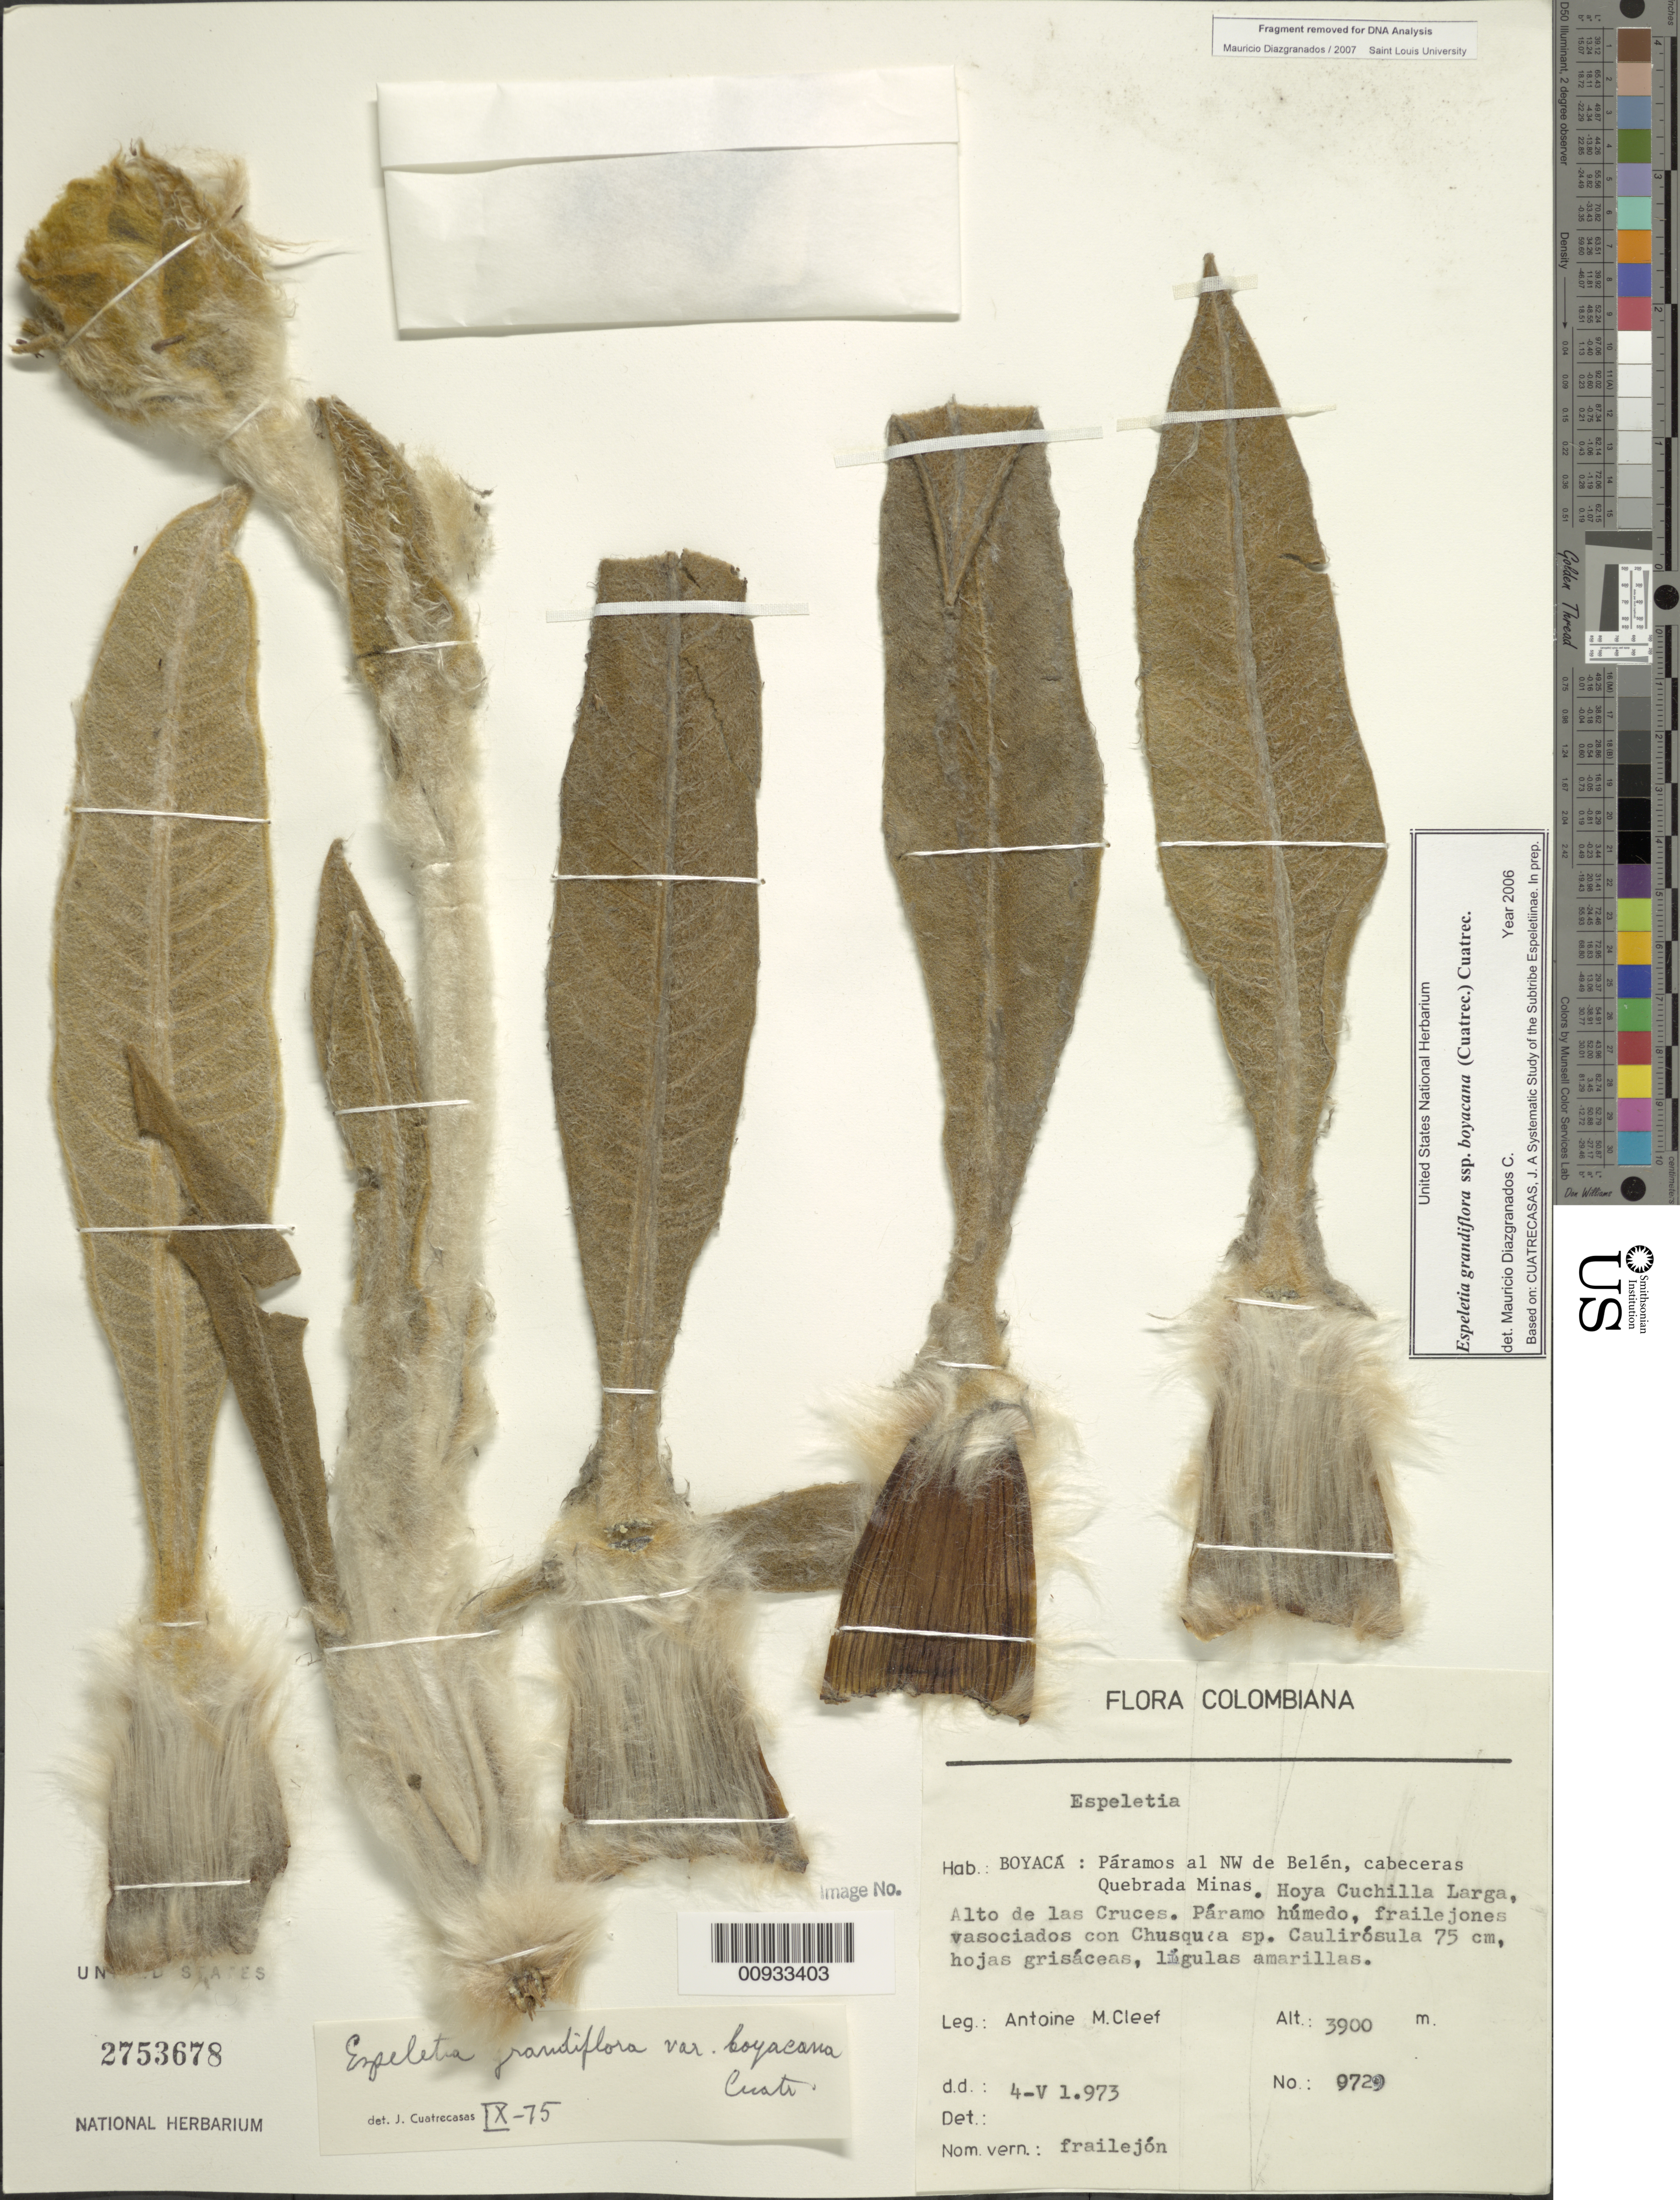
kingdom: Plantae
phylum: Tracheophyta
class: Magnoliopsida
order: Asterales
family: Asteraceae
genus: Espeletia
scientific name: Espeletia grandiflora subsp. boyacana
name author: (Cuatrec.) Cuatrec.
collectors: A. M. Cleef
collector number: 0729*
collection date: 1973-05-04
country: Colombia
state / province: Boyacá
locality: Paramos al NW de Belen, cabeceras Quebrada Minas, Hoya Cuchilla Larga, Alto de las Cruces, Paramo humedo.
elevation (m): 3900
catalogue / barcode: US 2753678